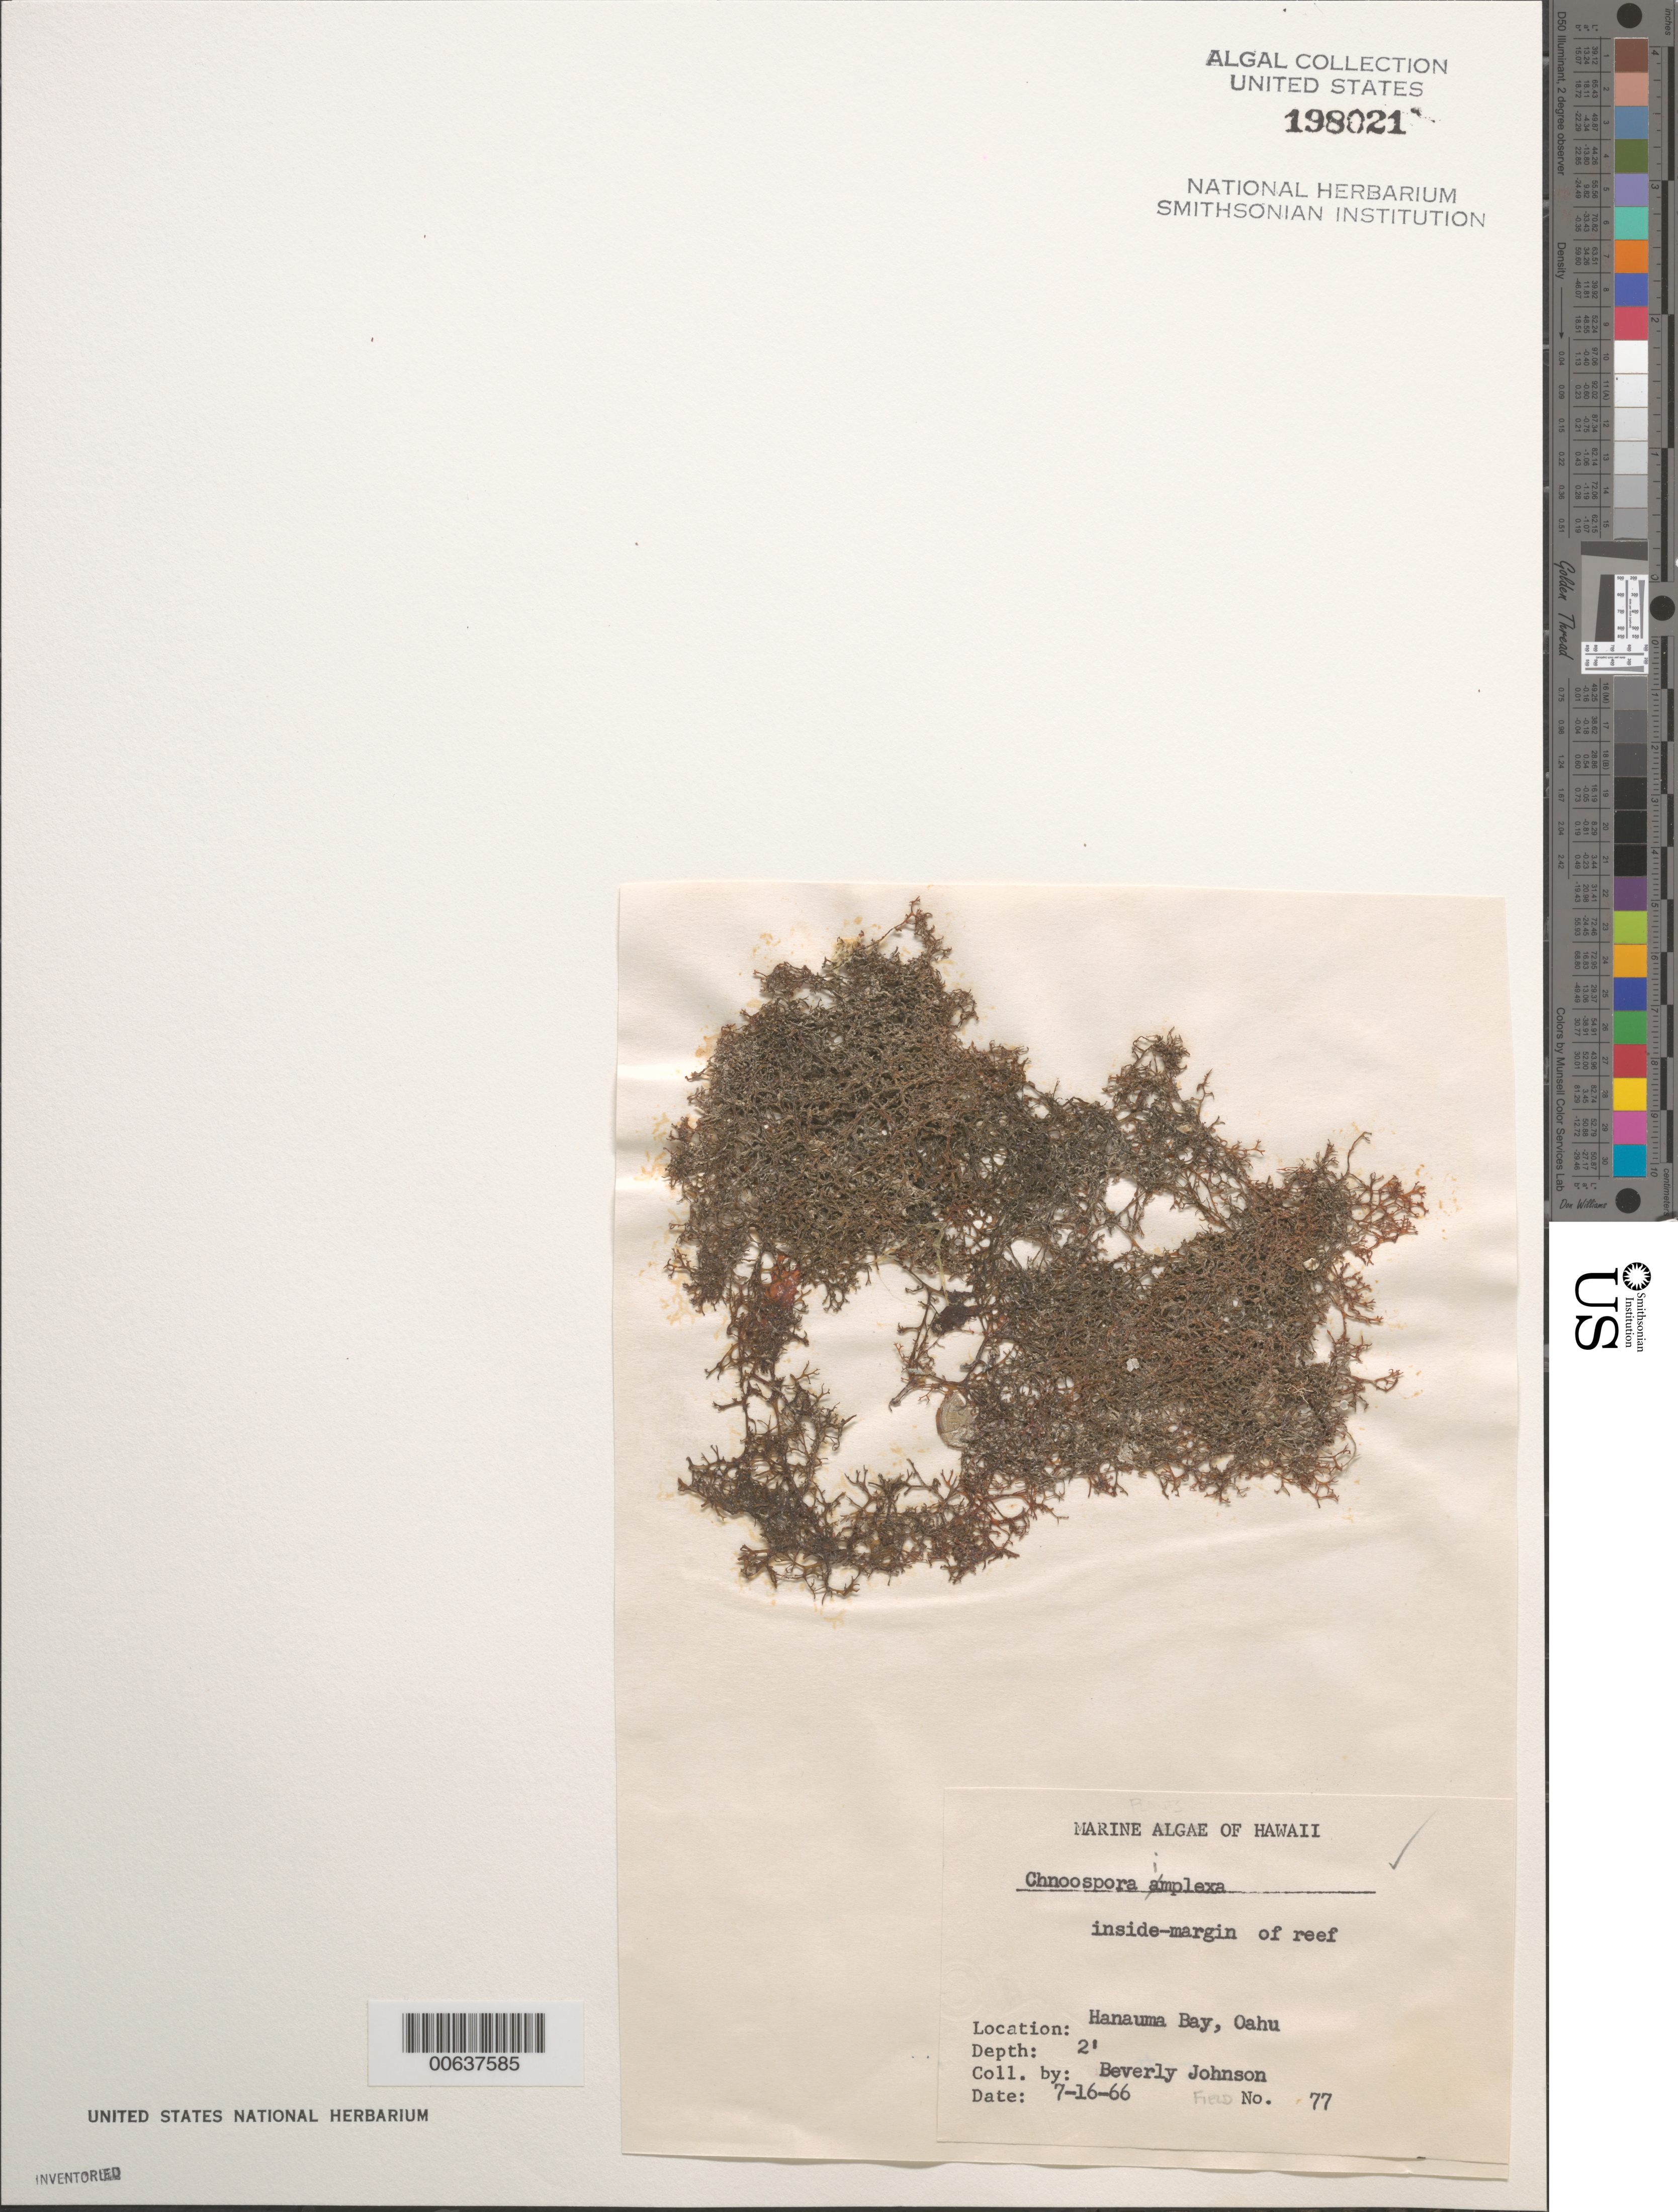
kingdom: Chromista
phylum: Ochrophyta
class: Phaeophyceae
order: Scytosiphonales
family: Scytosiphonaceae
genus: Pseudochnoospora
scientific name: Pseudochnoospora implexa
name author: (J. Agardh) Santiañez et al.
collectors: B. Johnson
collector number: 77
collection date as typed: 16 Jul 1966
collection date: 1966-07-16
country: United States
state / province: Hawaii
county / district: Honolulu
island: Oahu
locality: Hanauma Bay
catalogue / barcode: US 198021